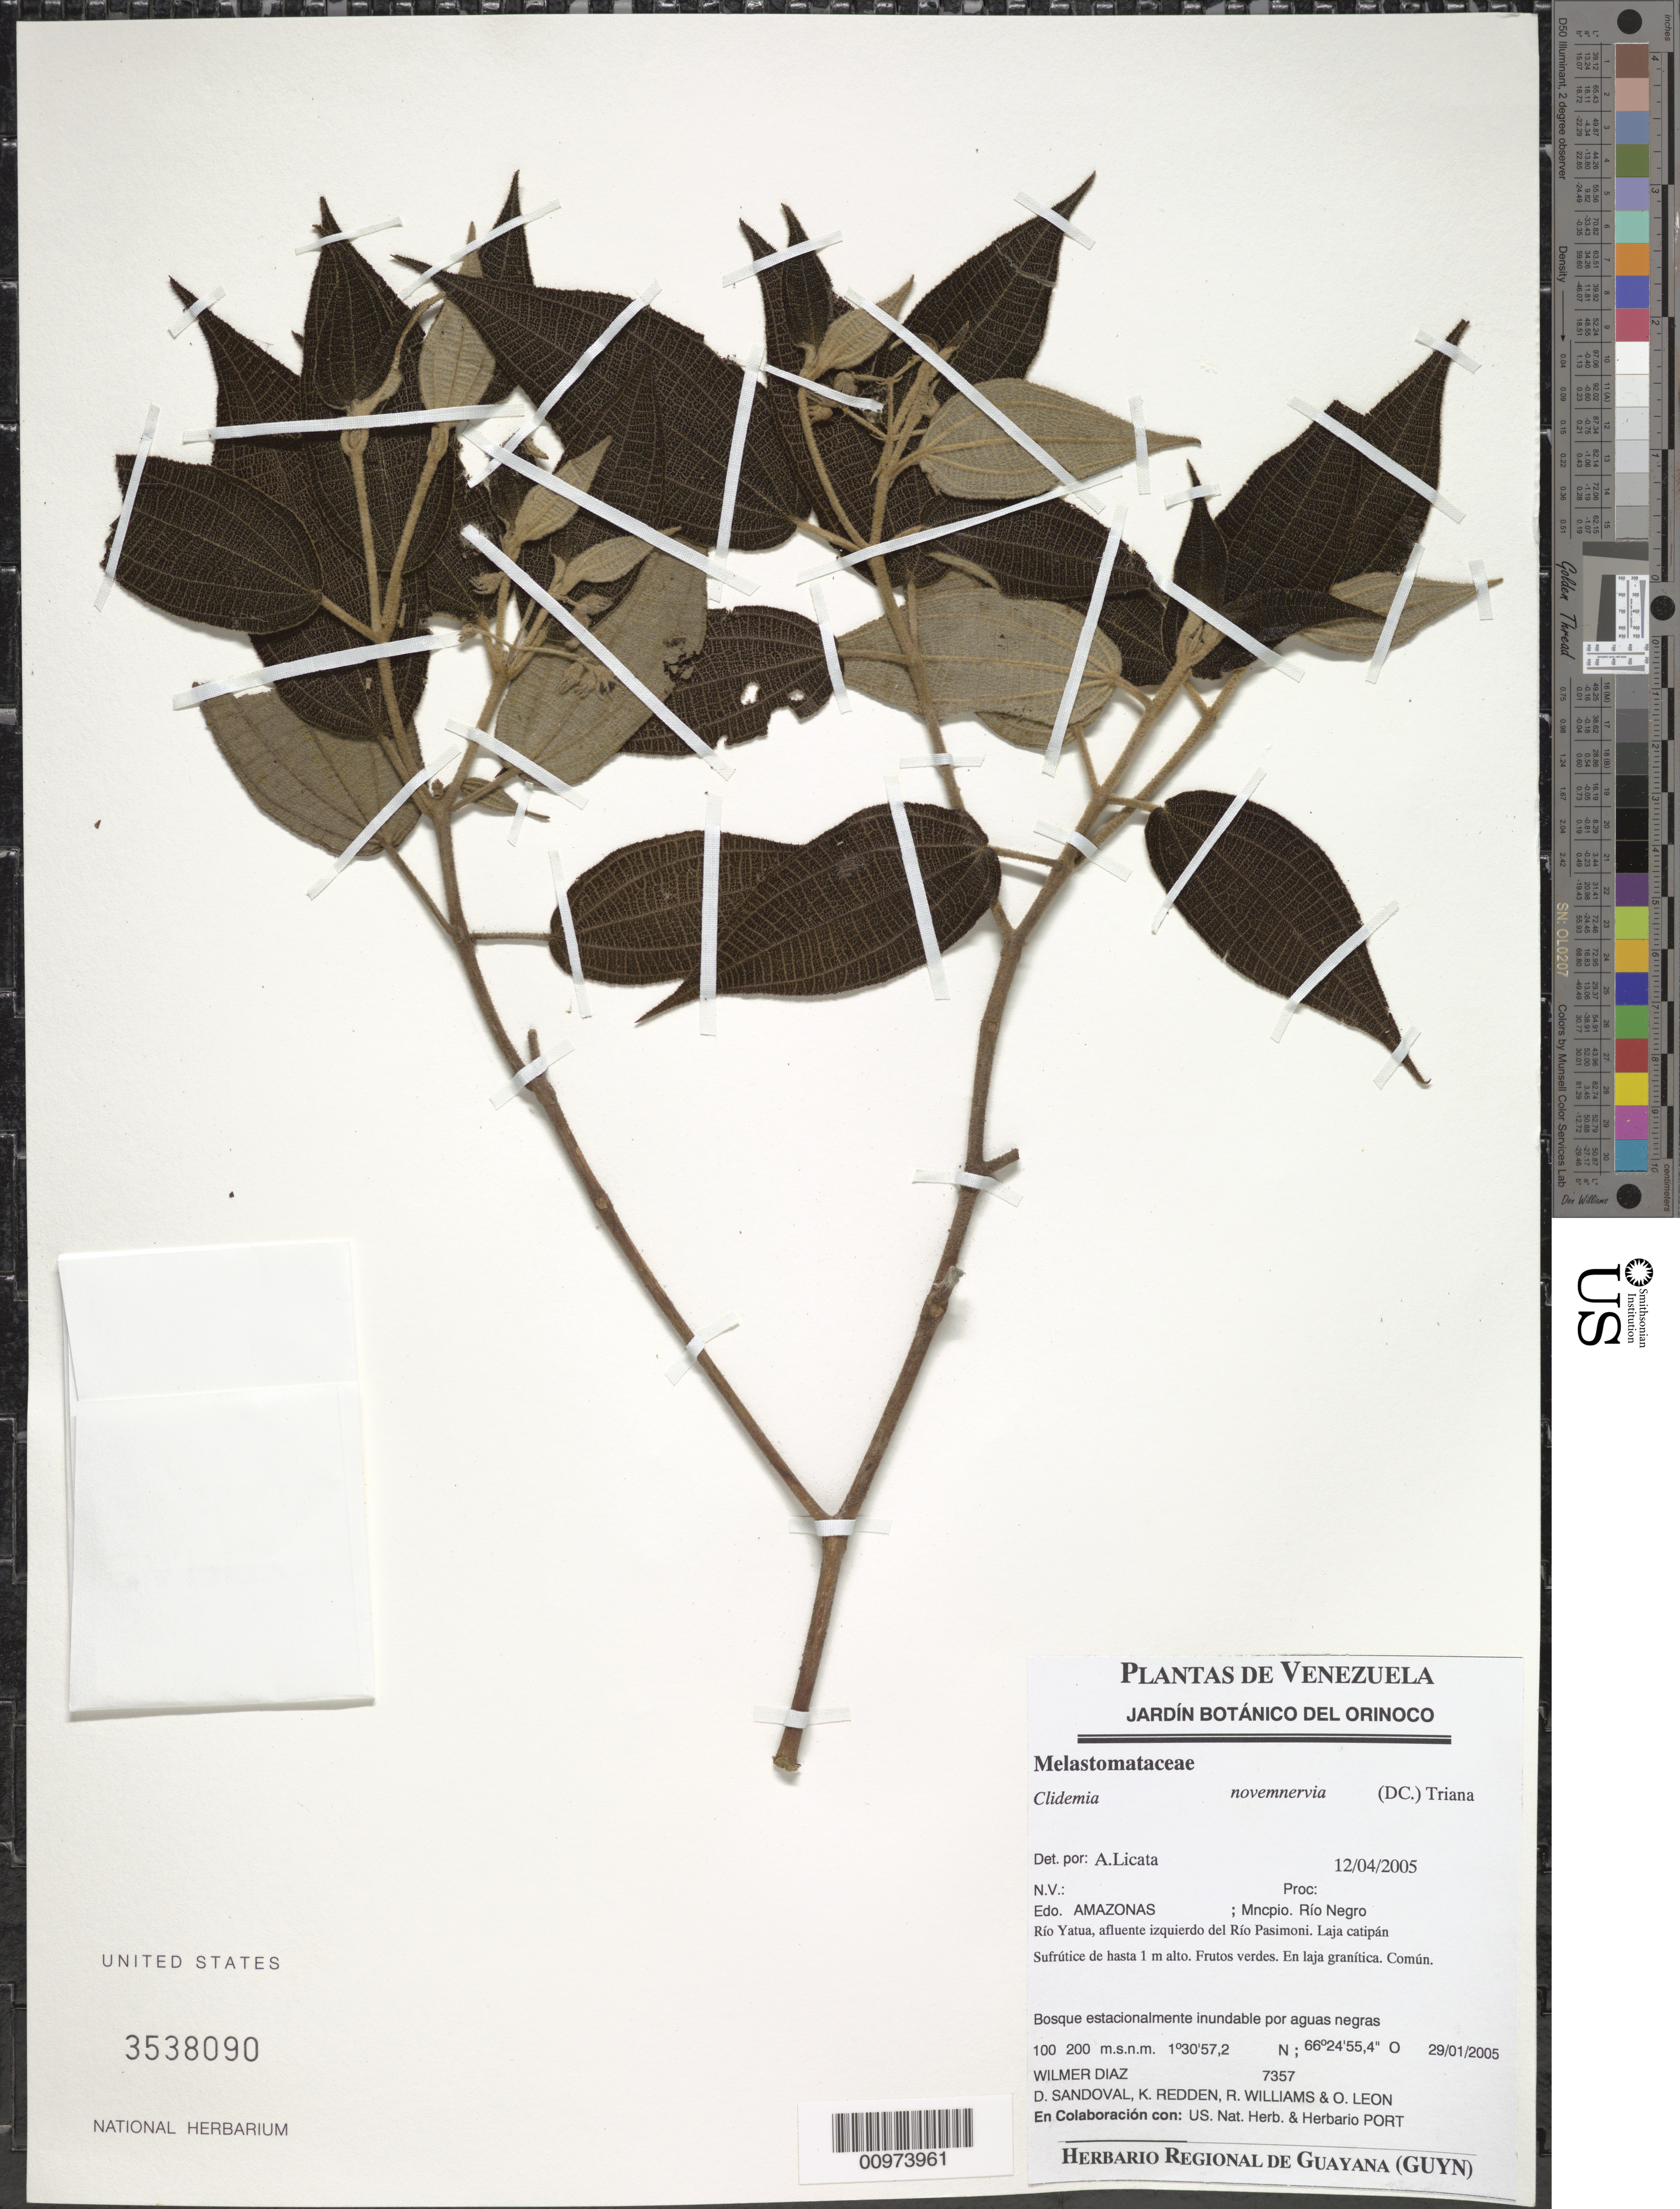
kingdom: Plantae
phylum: Tracheophyta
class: Magnoliopsida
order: Myrtales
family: Melastomataceae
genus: Clidemia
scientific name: Clidemia novemnervia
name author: (DC.) Triana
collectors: W. Díaz P., D. Sandoval, K. M. Redden, R. Williams & O. León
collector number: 7357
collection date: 2005-01-29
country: Venezuela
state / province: Amazonas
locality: Mncpio. Río Negro. Río Yatua, afluente izquierdo del Río Pasimoni. Laja catipán.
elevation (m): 100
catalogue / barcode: US 3538090